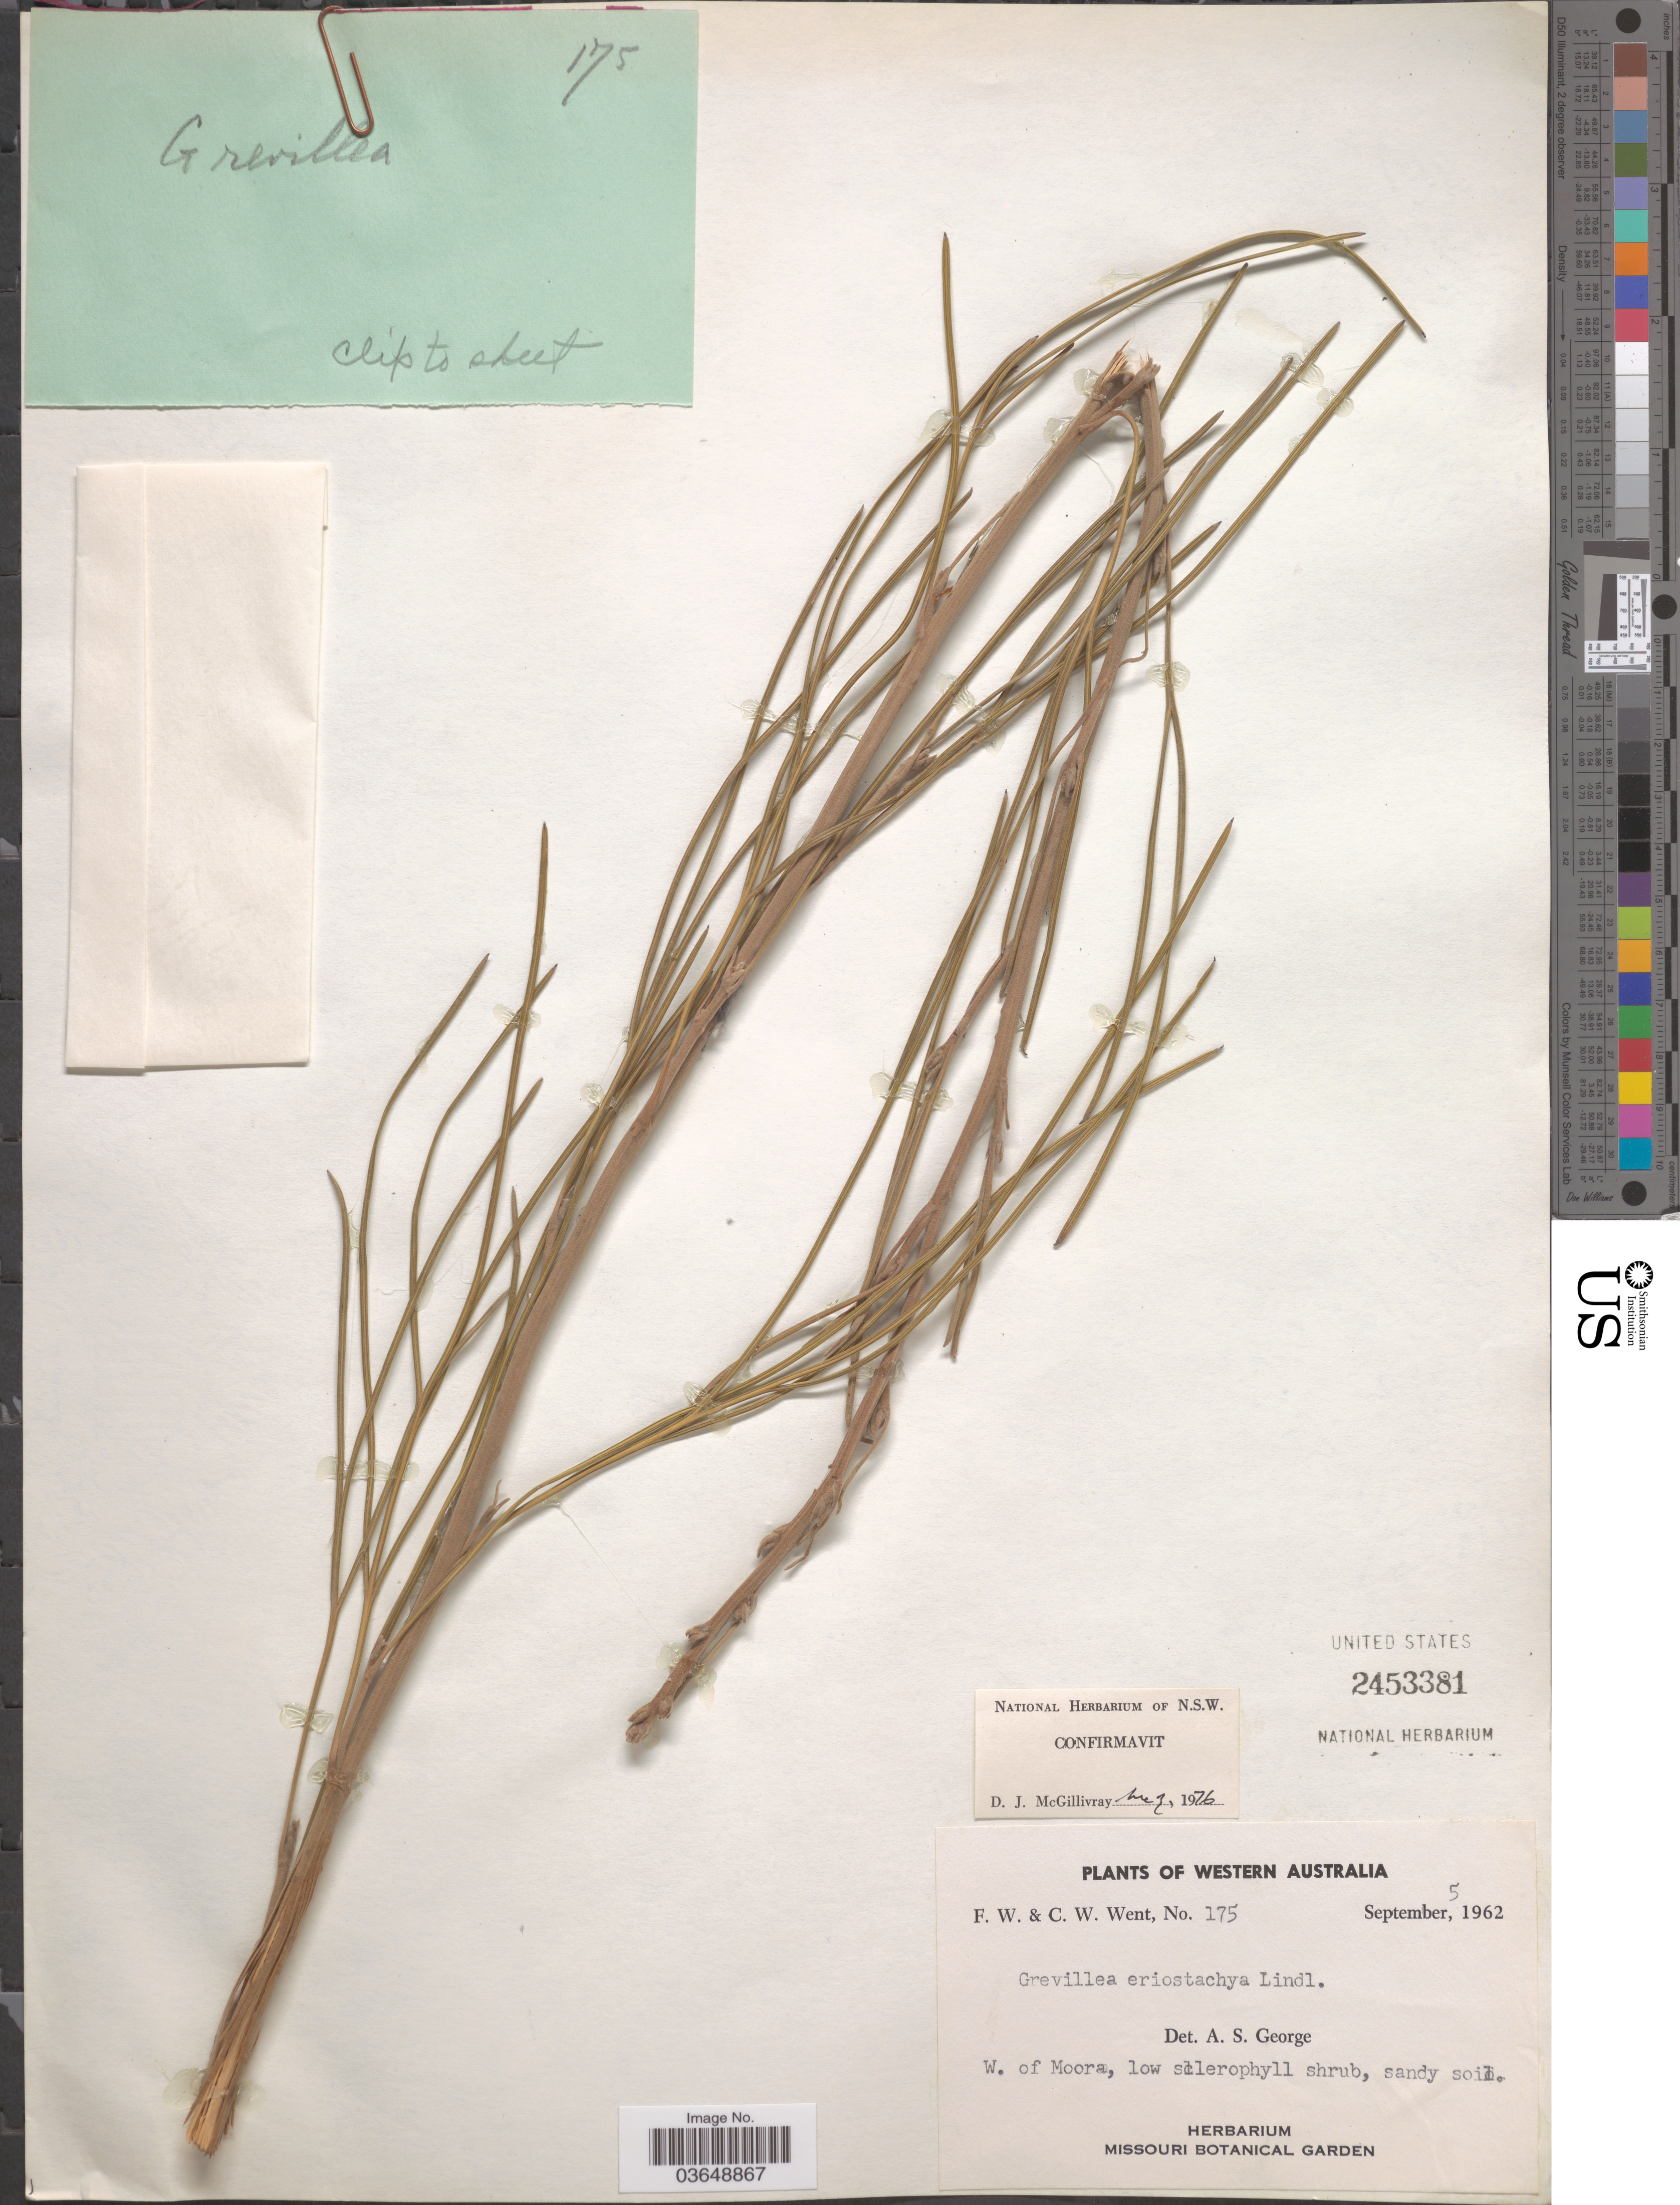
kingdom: Plantae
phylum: Tracheophyta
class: Magnoliopsida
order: Proteales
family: Proteaceae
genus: Grevillea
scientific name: Grevillea eriostachya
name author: Lindl.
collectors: F. W. Went & C. W. Went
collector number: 175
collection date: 1962-09-05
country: Australia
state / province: Western Australia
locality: W. of Moora.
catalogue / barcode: US 2453381